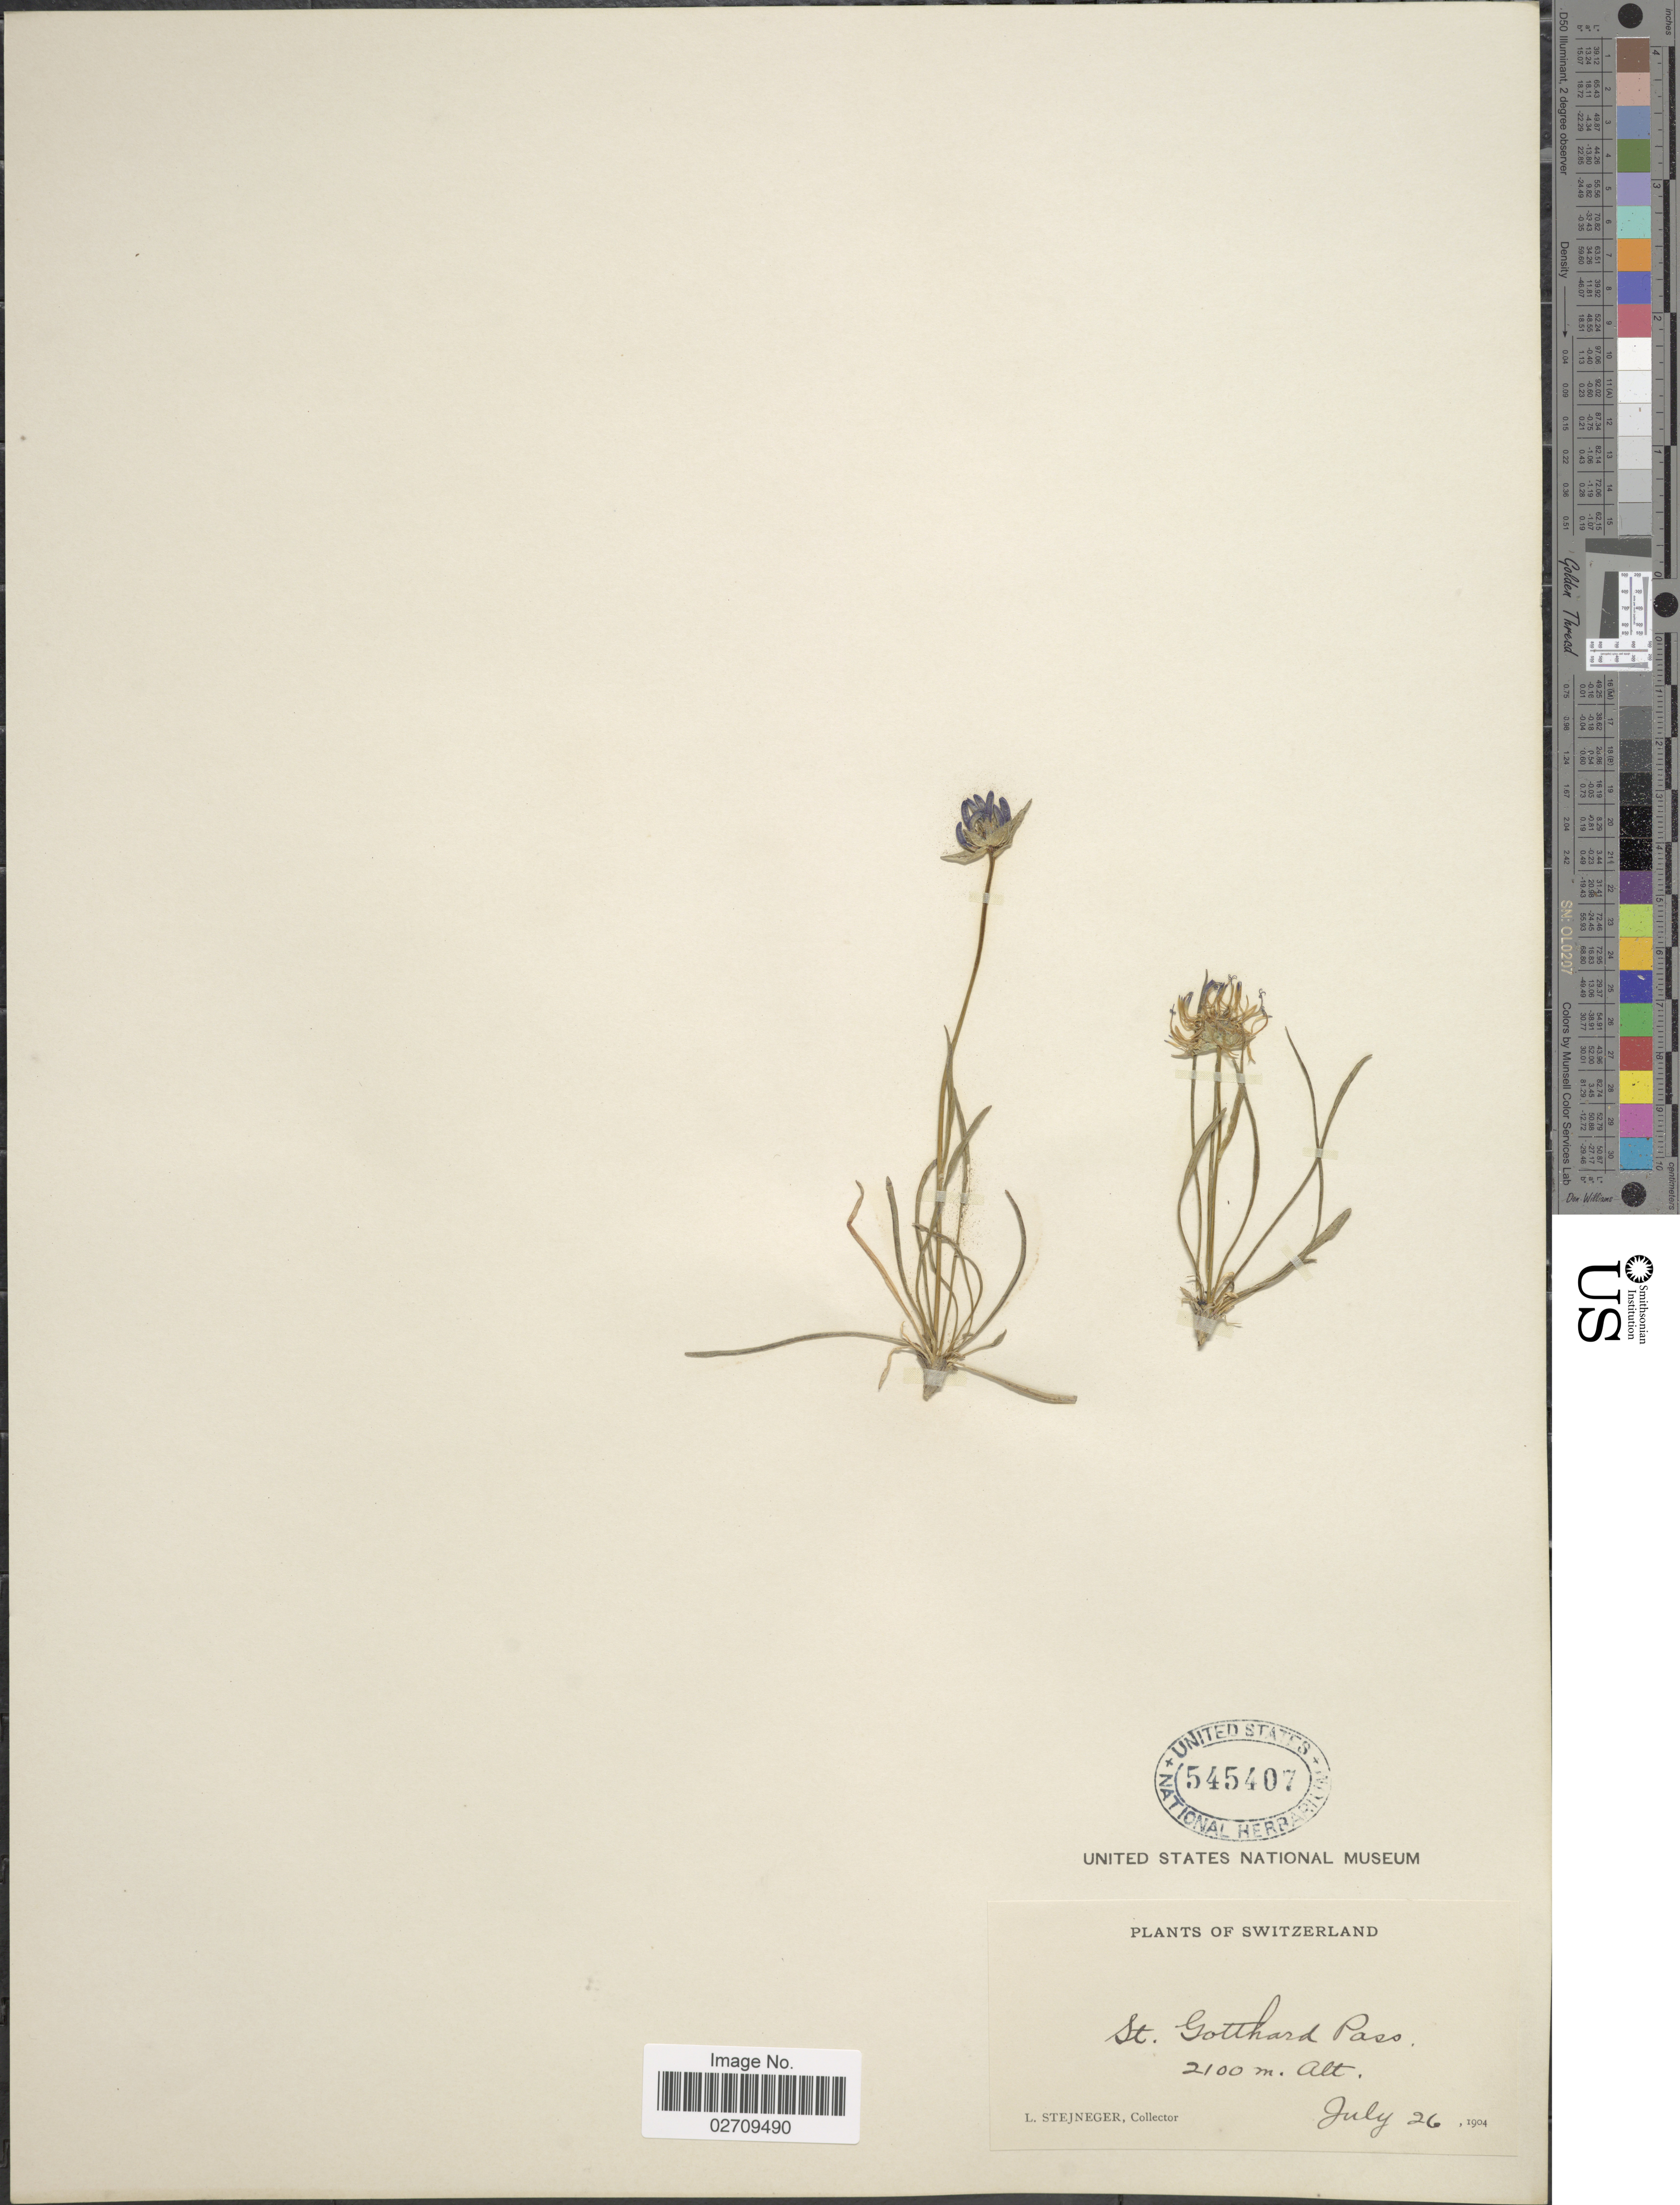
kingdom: Plantae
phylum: Tracheophyta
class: Magnoliopsida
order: Asterales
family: Campanulaceae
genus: Phyteuma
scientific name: Phyteuma sp.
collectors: L. Stejneger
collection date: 1904-07-26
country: Switzerland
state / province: Ticino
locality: St. Gotthard Pass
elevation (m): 2100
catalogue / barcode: US 545407